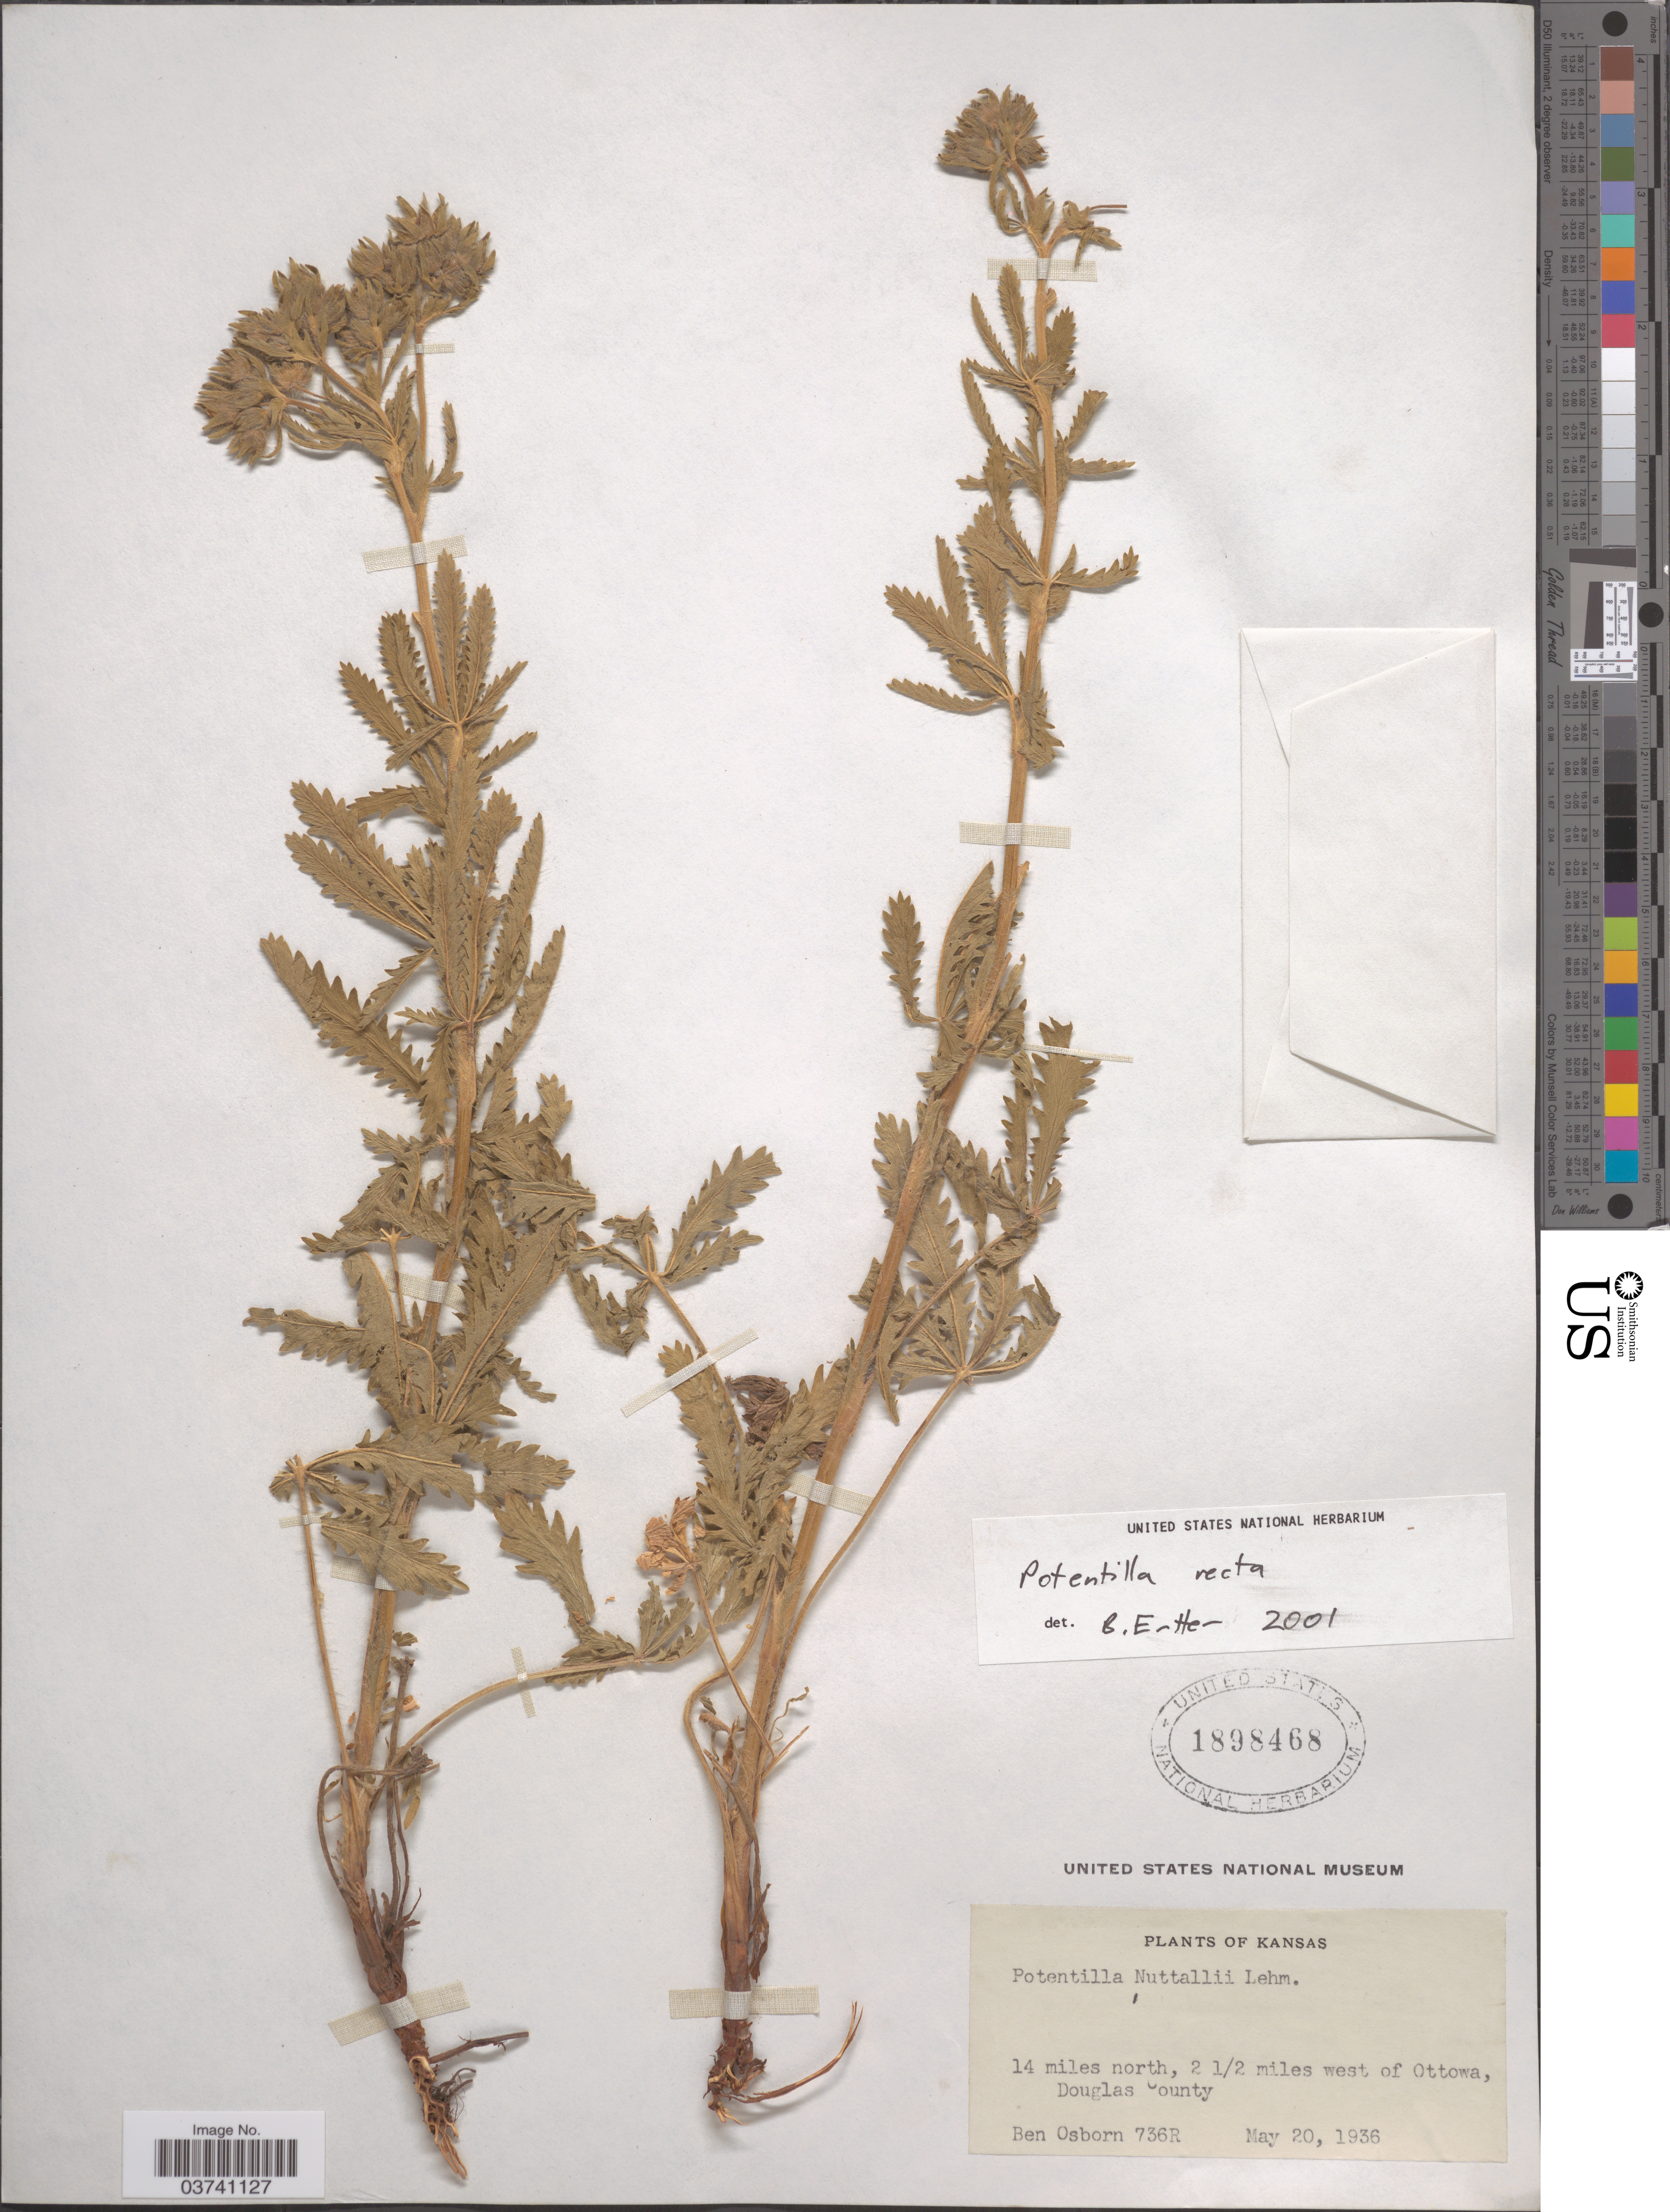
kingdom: Plantae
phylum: Tracheophyta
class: Magnoliopsida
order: Rosales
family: Rosaceae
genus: Potentilla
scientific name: Potentilla recta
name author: L.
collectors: B. Osborn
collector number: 736R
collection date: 1936-05-20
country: United States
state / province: Kansas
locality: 14 miles north, 2 1/2 miles west of Ottowa, Douglas County.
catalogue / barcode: US 1898468